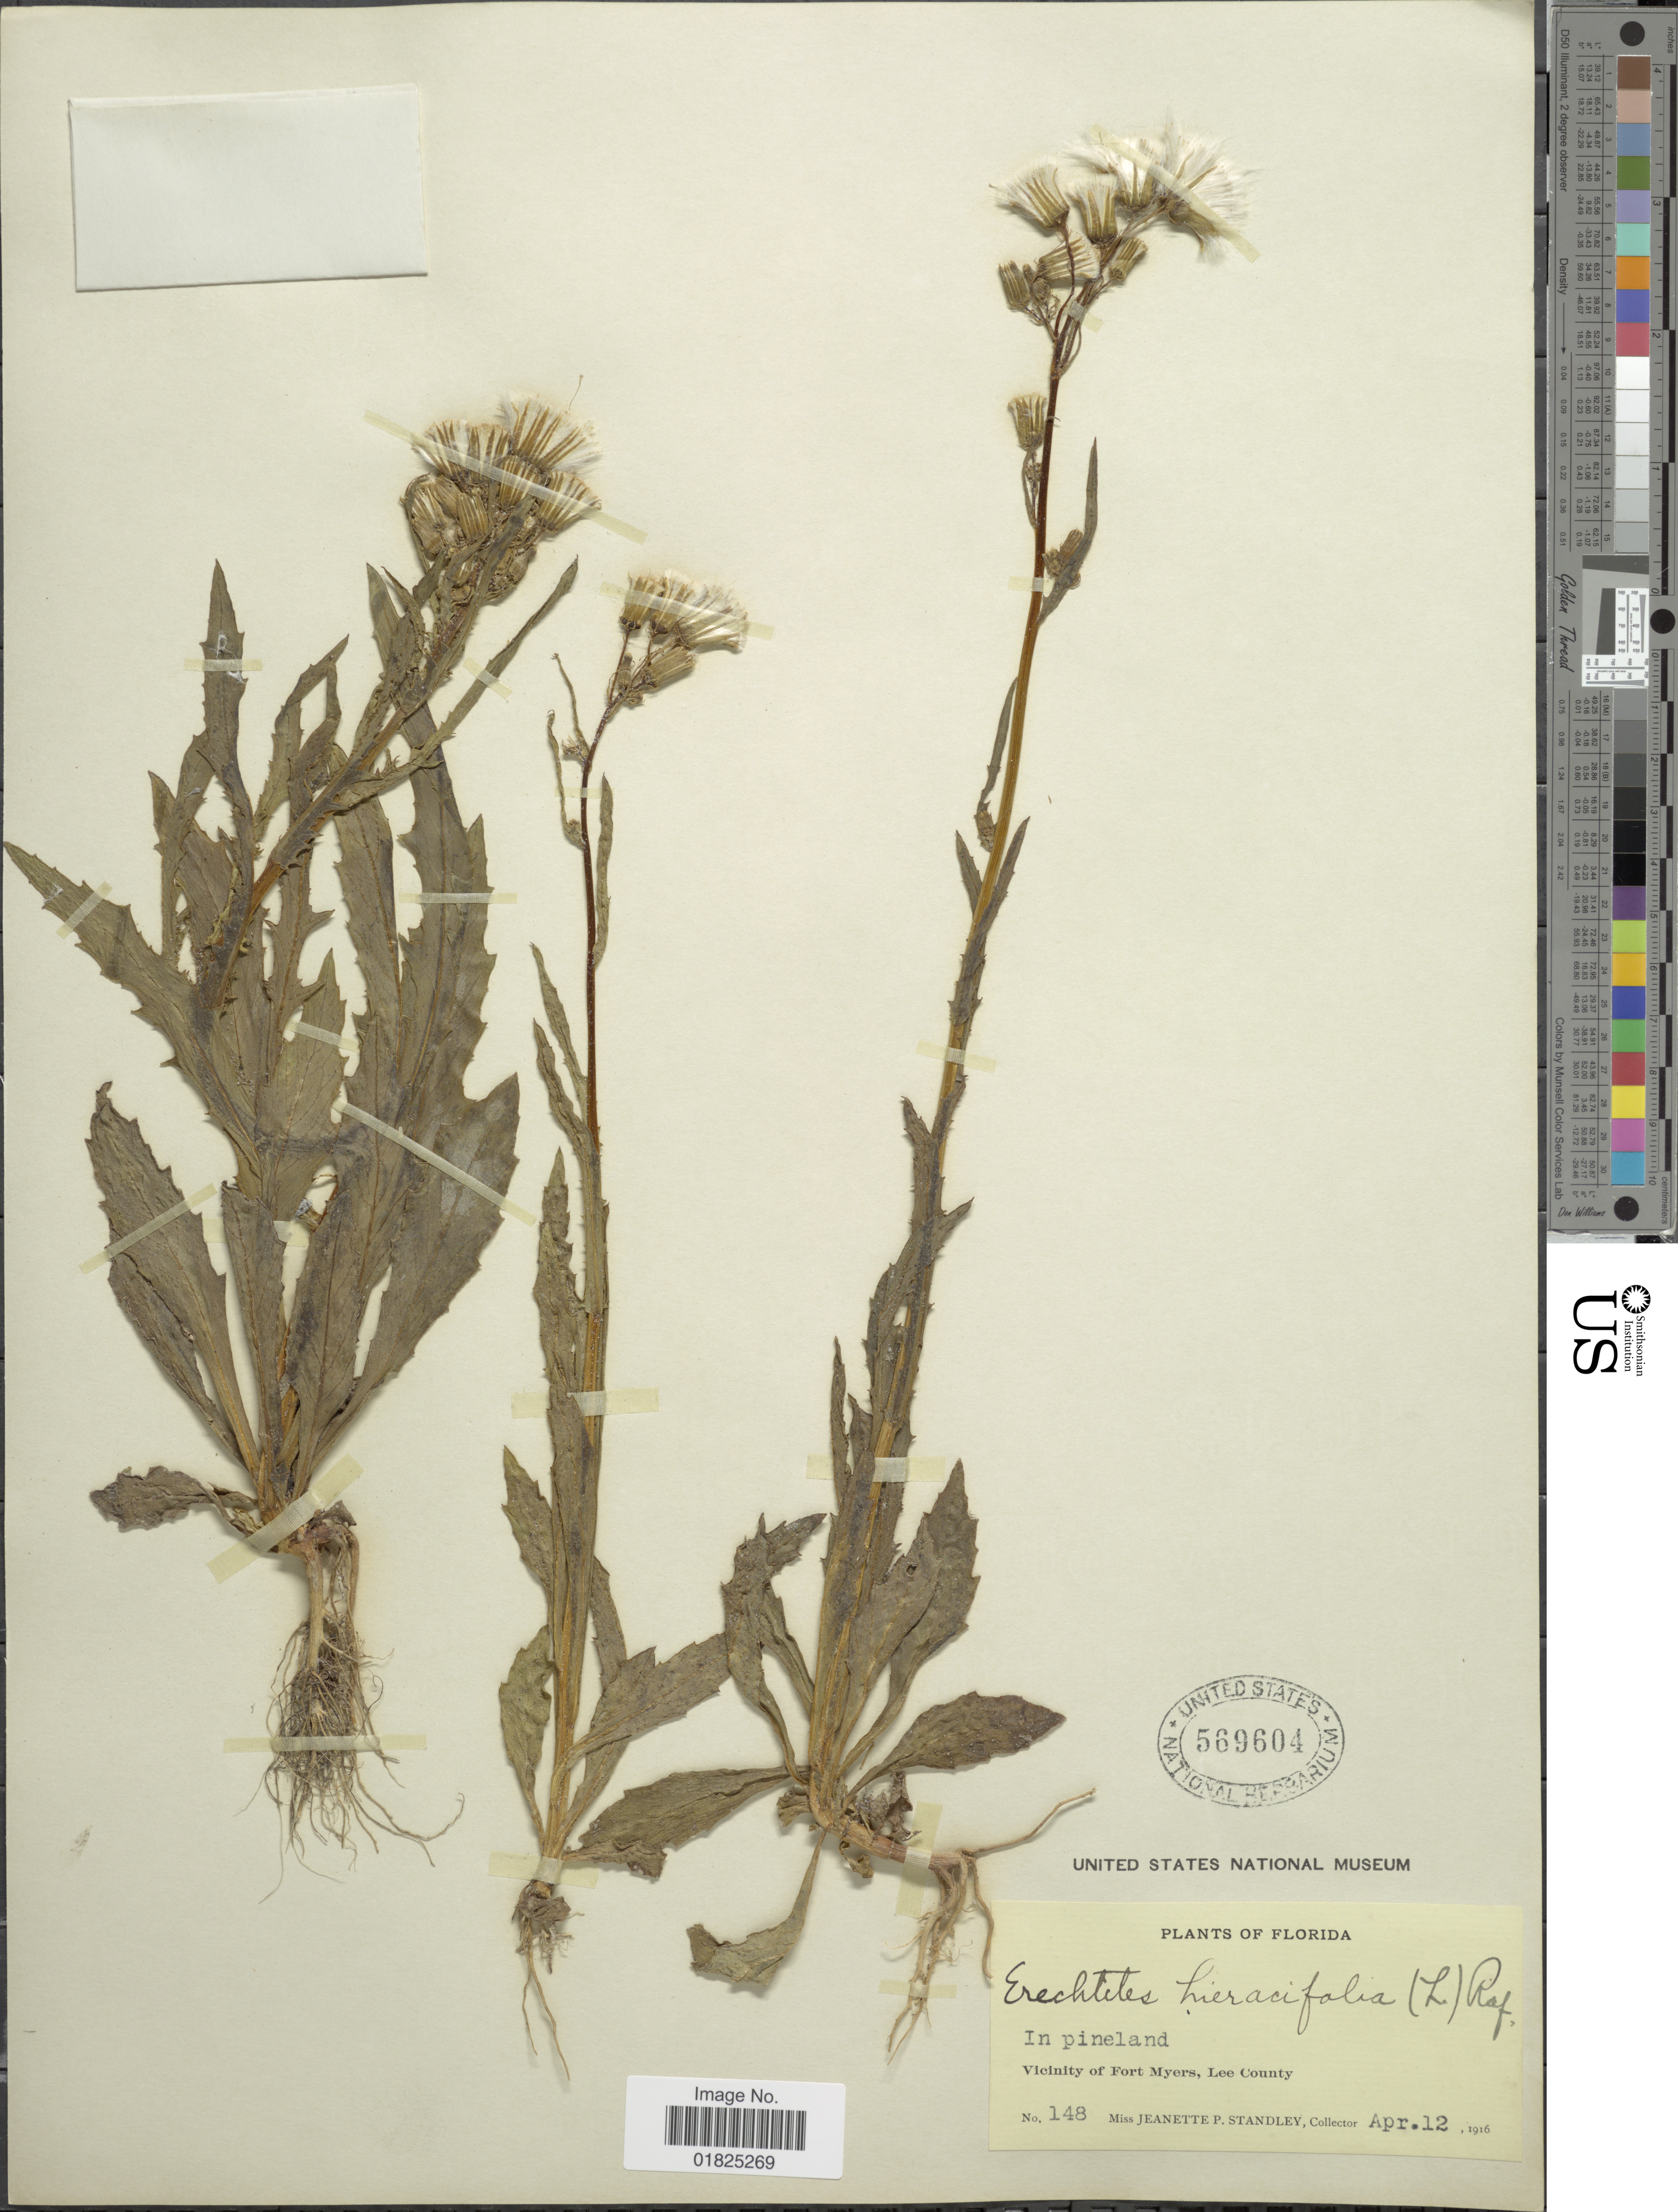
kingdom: Plantae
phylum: Tracheophyta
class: Magnoliopsida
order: Asterales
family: Asteraceae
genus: Erechtites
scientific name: Erechtites hieraciifolius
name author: (L.) Raf. ex DC.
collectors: J. P. Standley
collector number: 148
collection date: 1916-04-12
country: United States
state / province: Florida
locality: Vicinity of Fort Myers, Lee County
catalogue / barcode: US 569604